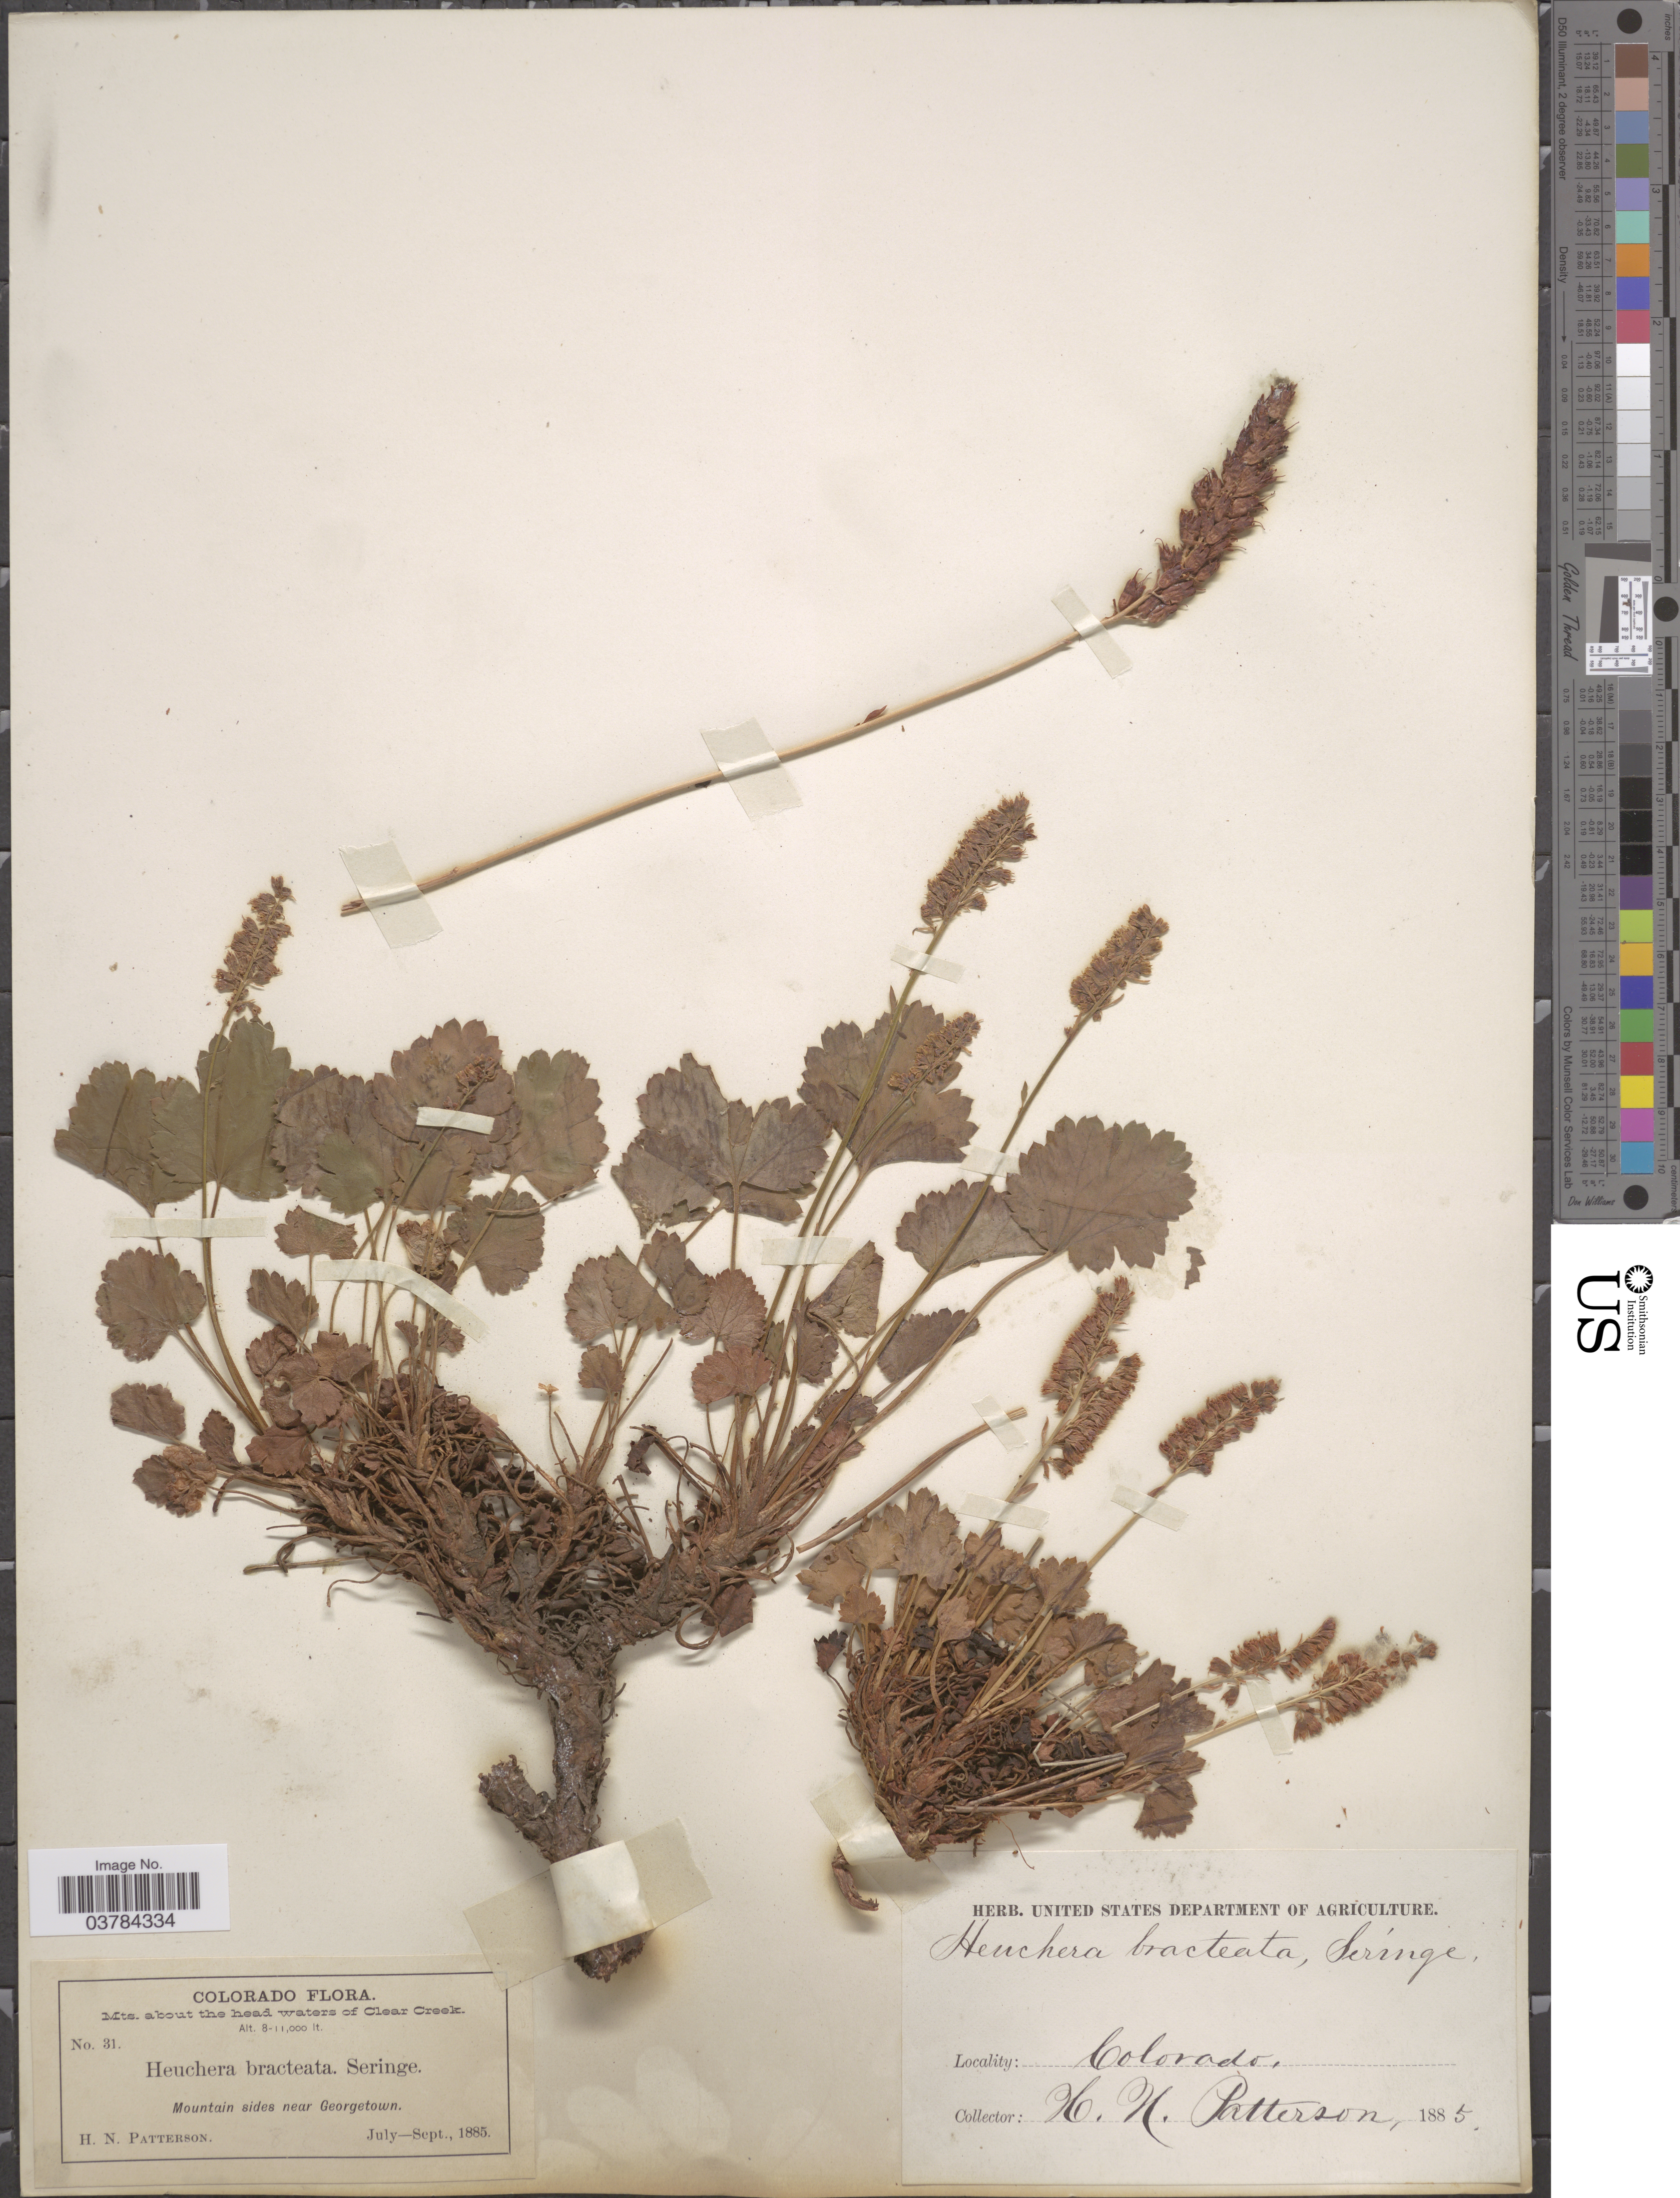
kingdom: Plantae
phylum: Tracheophyta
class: Magnoliopsida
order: Saxifragales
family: Saxifragaceae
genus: Heuchera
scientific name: Heuchera bracteata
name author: (Torr.) Ser.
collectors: H. N. Patterson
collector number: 31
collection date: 1885-07/1885-09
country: United States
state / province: Colorado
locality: Mts. about the head waters of Clear Creek. Mountain sides near Georgetown.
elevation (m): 2438